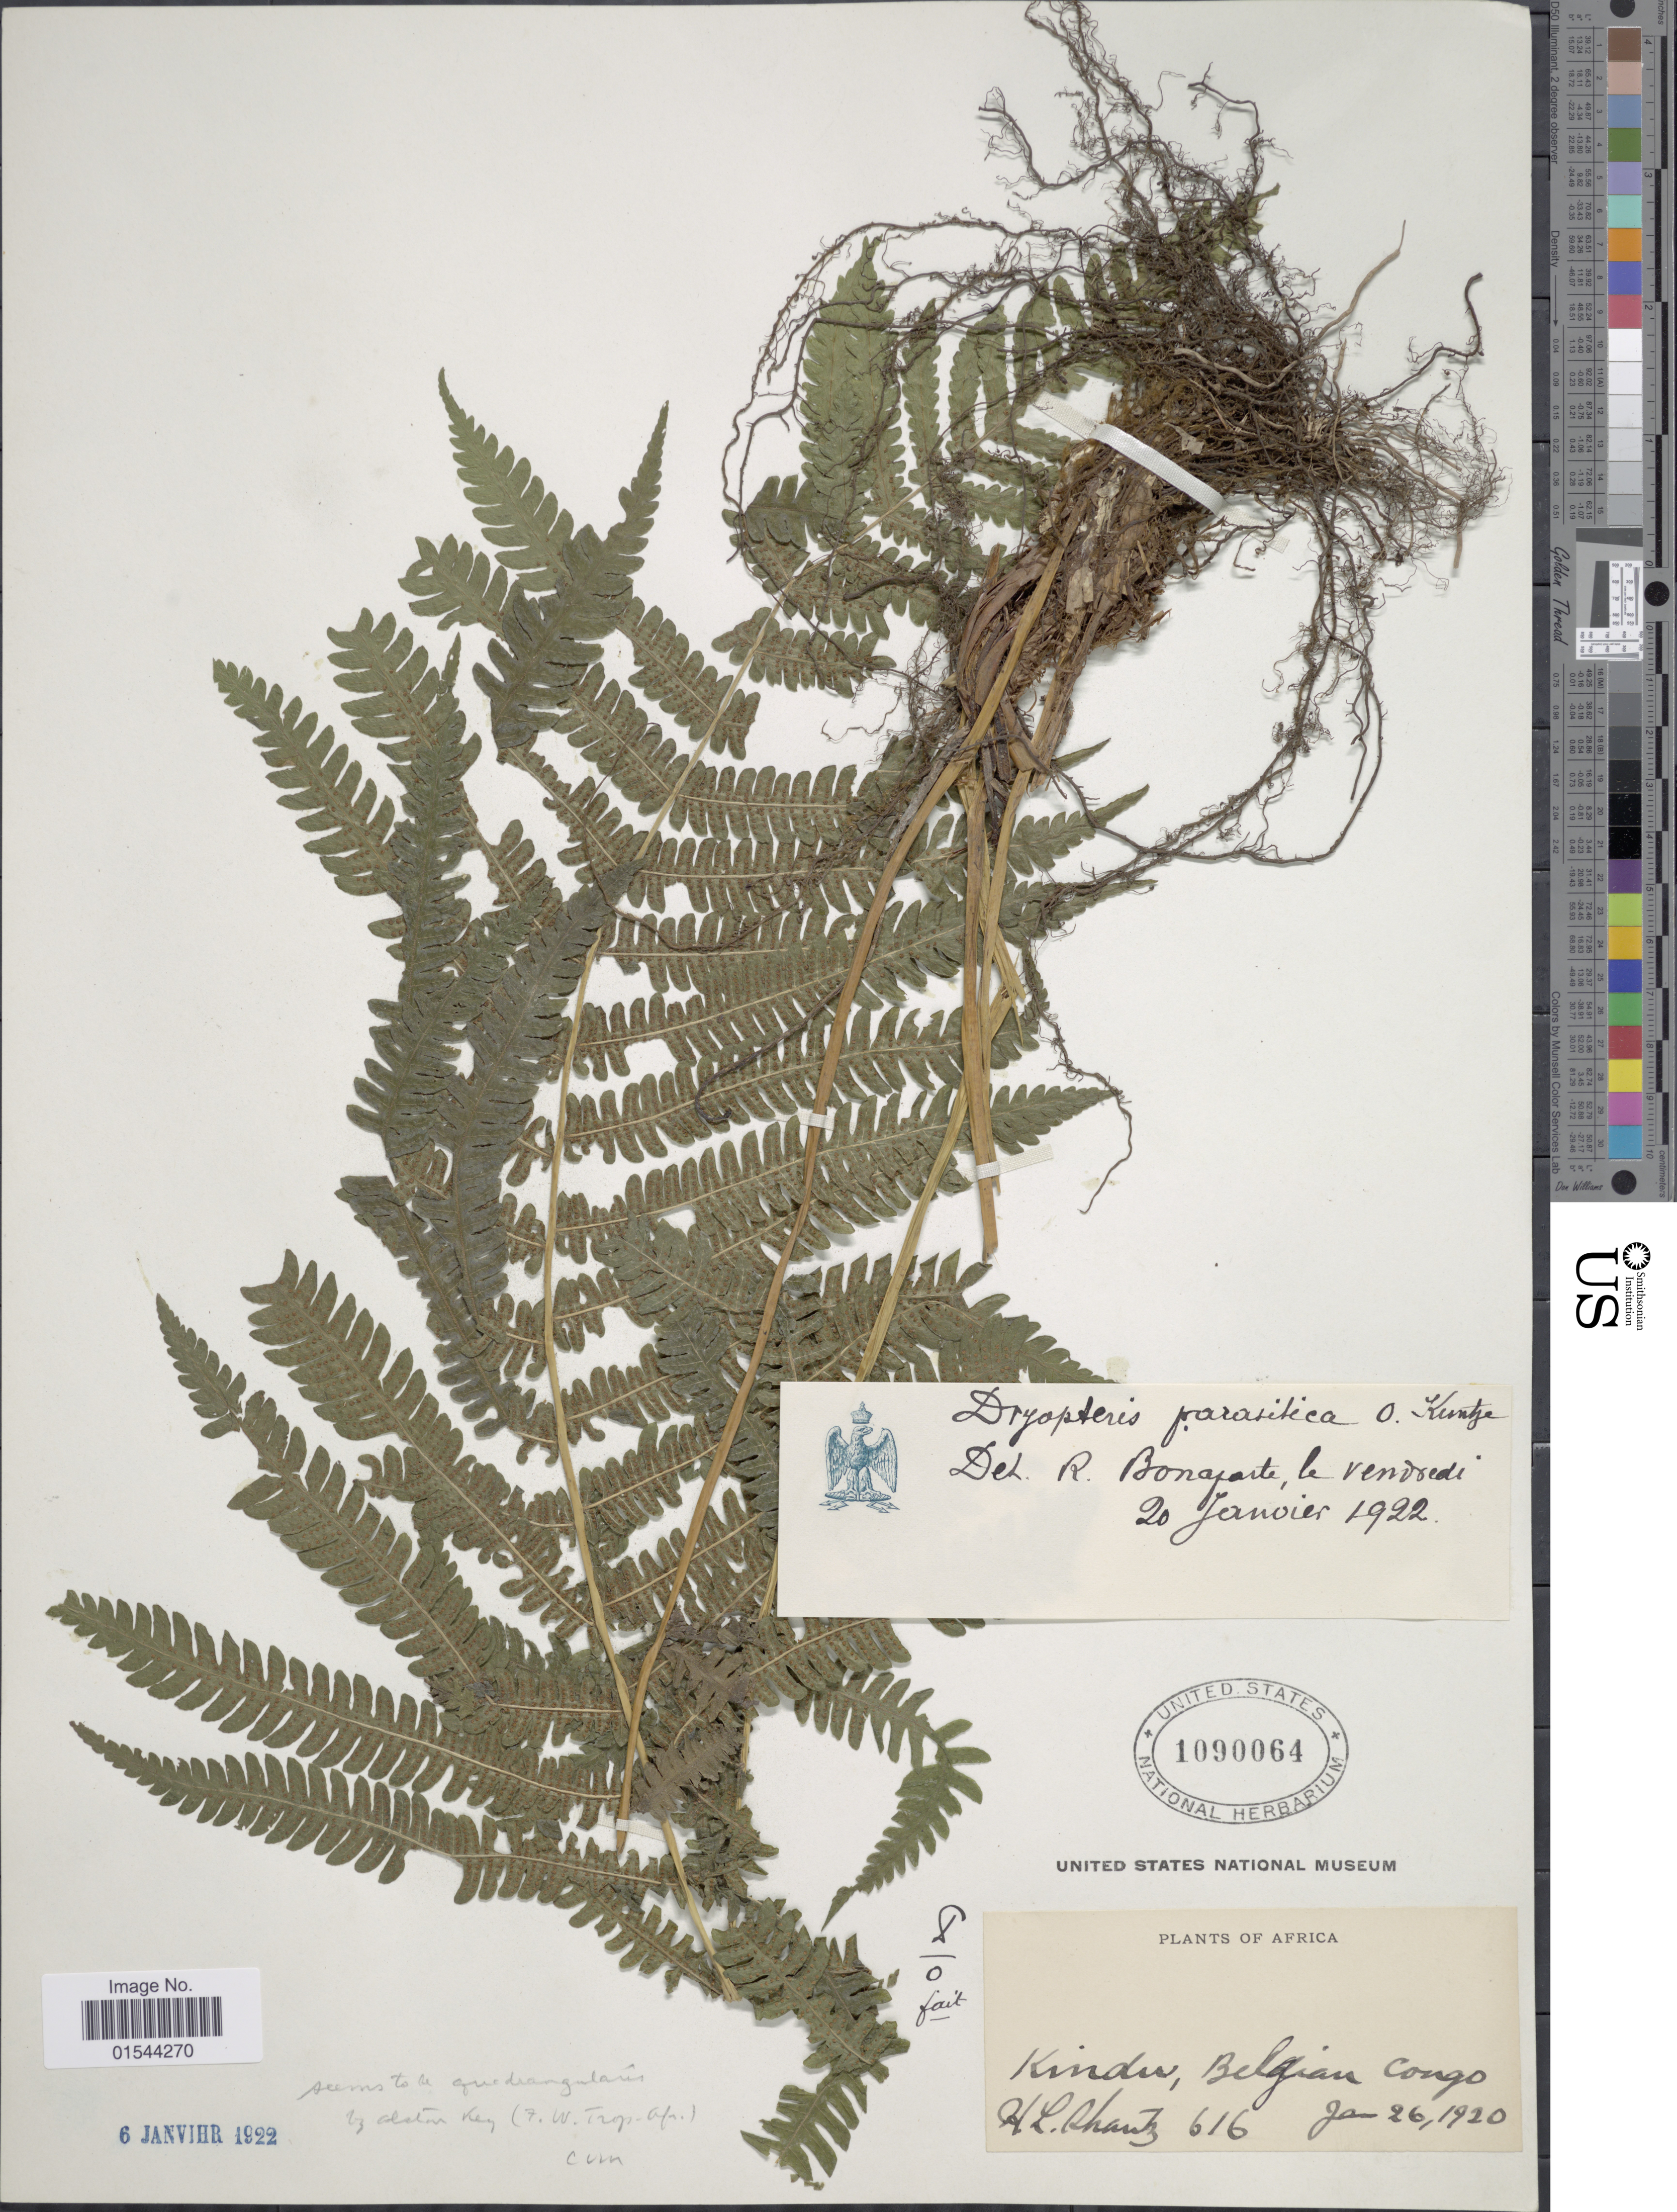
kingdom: Plantae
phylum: Tracheophyta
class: Polypodiopsida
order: Polypodiales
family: Thelypteridaceae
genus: Christella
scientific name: Christella hispidula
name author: (Decne.) Holttum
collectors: H. Shantz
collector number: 616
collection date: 1920-01-26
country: Congo, Democratic Republic of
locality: Kindu, Belgian Congo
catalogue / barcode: US 1090064